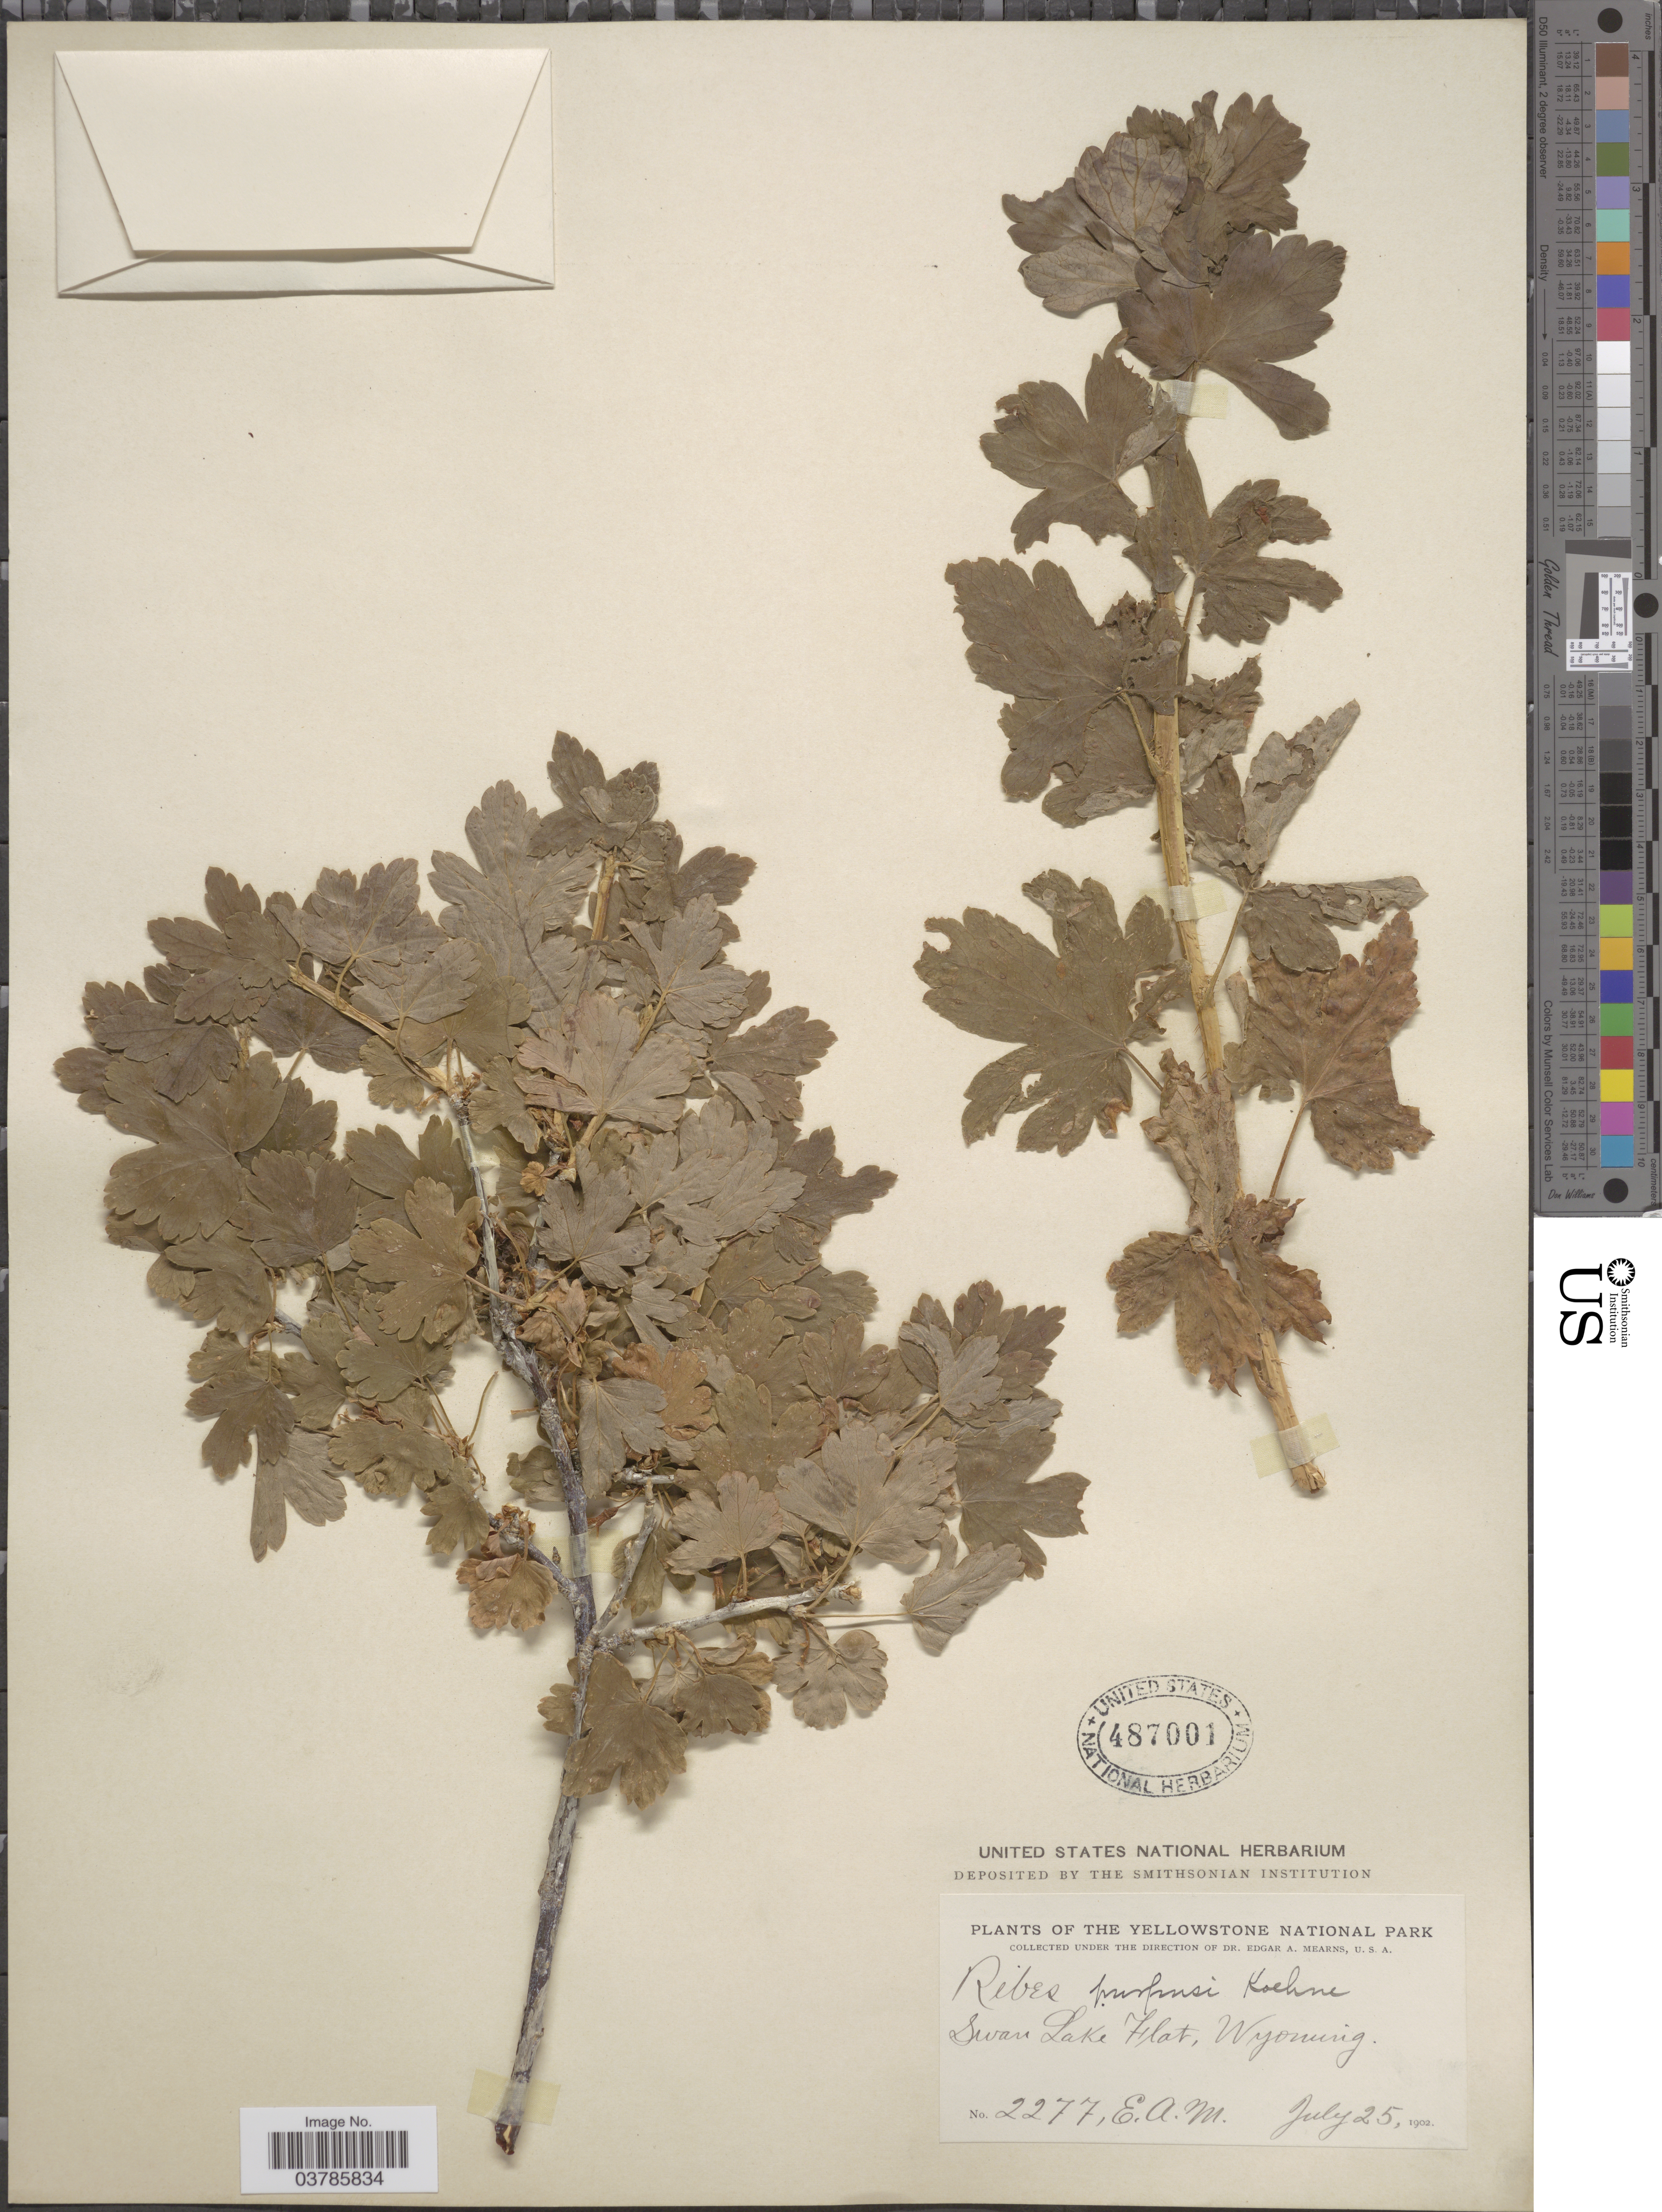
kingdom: Plantae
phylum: Tracheophyta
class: Magnoliopsida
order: Saxifragales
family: Grossulariaceae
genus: Ribes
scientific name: Ribes inerme var. inerme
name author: Rydb.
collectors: E. A. Mearns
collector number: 2277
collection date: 1902-07-25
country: United States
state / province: Wyoming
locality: Yellowstone National Park. Swan Lake Flat.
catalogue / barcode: US 487001